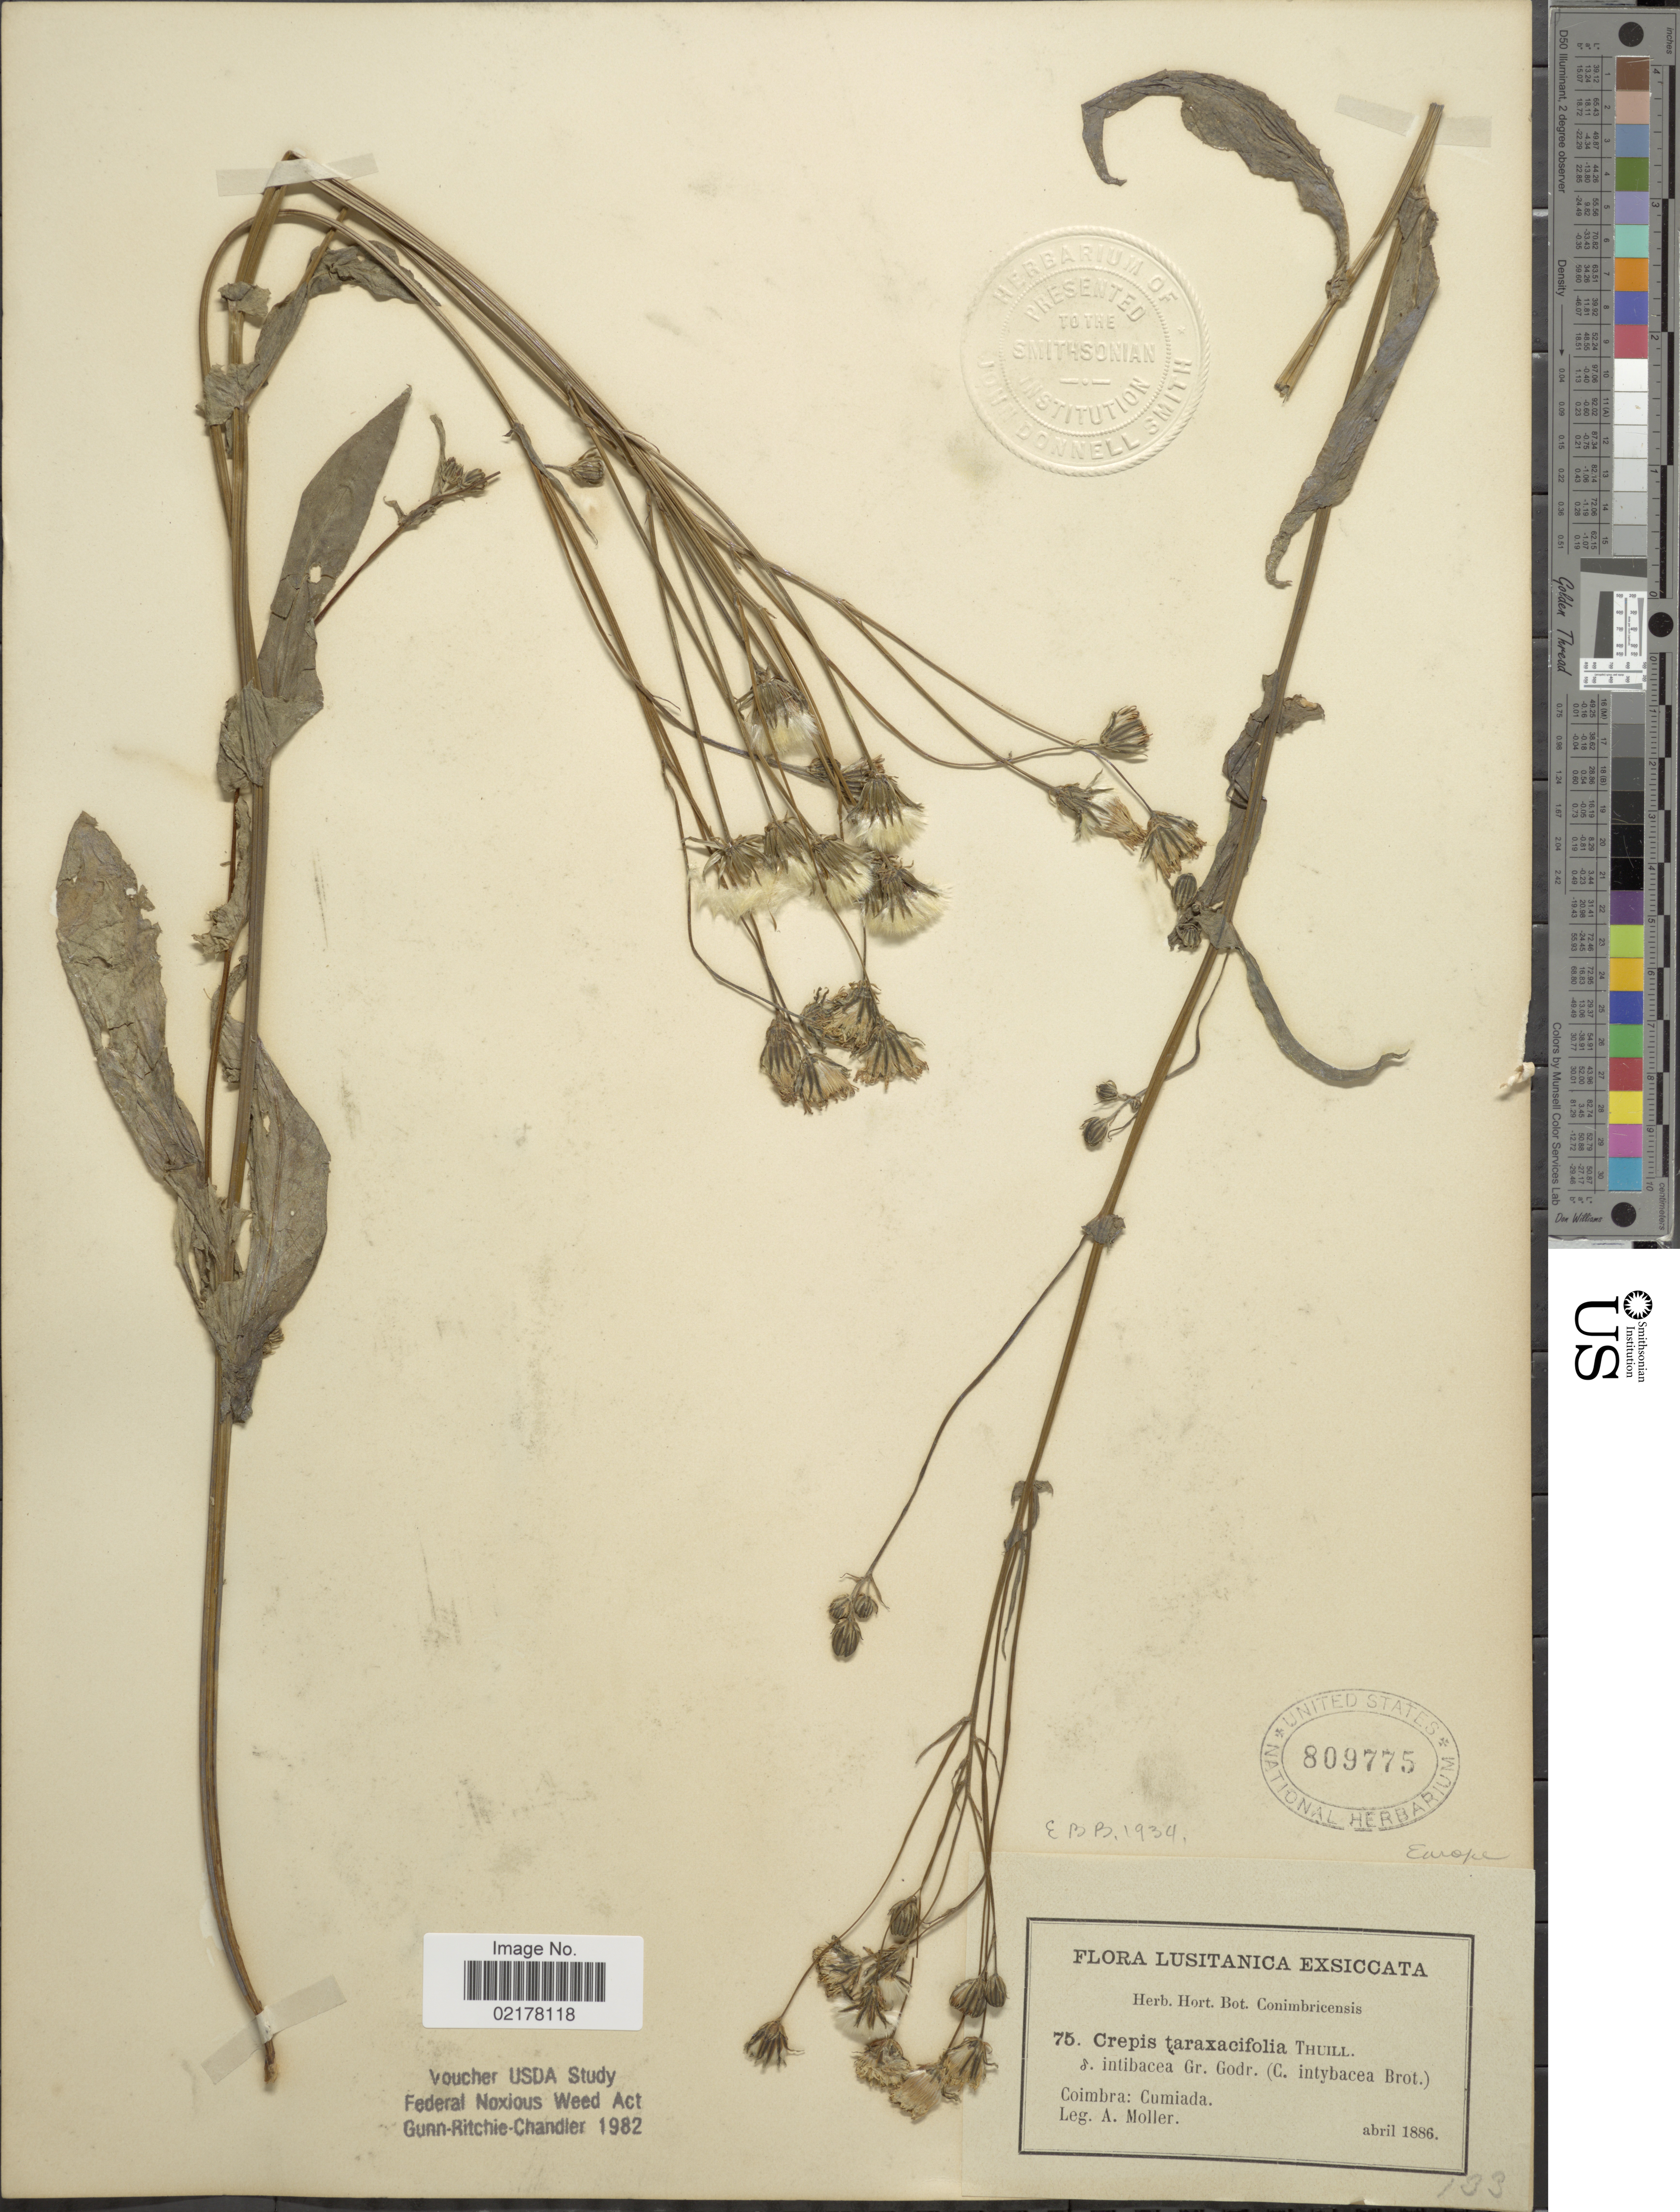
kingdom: Plantae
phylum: Tracheophyta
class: Magnoliopsida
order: Asterales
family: Asteraceae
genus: Crepis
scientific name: Crepis vesicaria subsp. taraxacifolia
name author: (Thuill.) Thell.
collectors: A. Moller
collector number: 75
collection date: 1886-04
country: Portugal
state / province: Coimbra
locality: Lusitanica. Cumiada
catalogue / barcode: US 809775